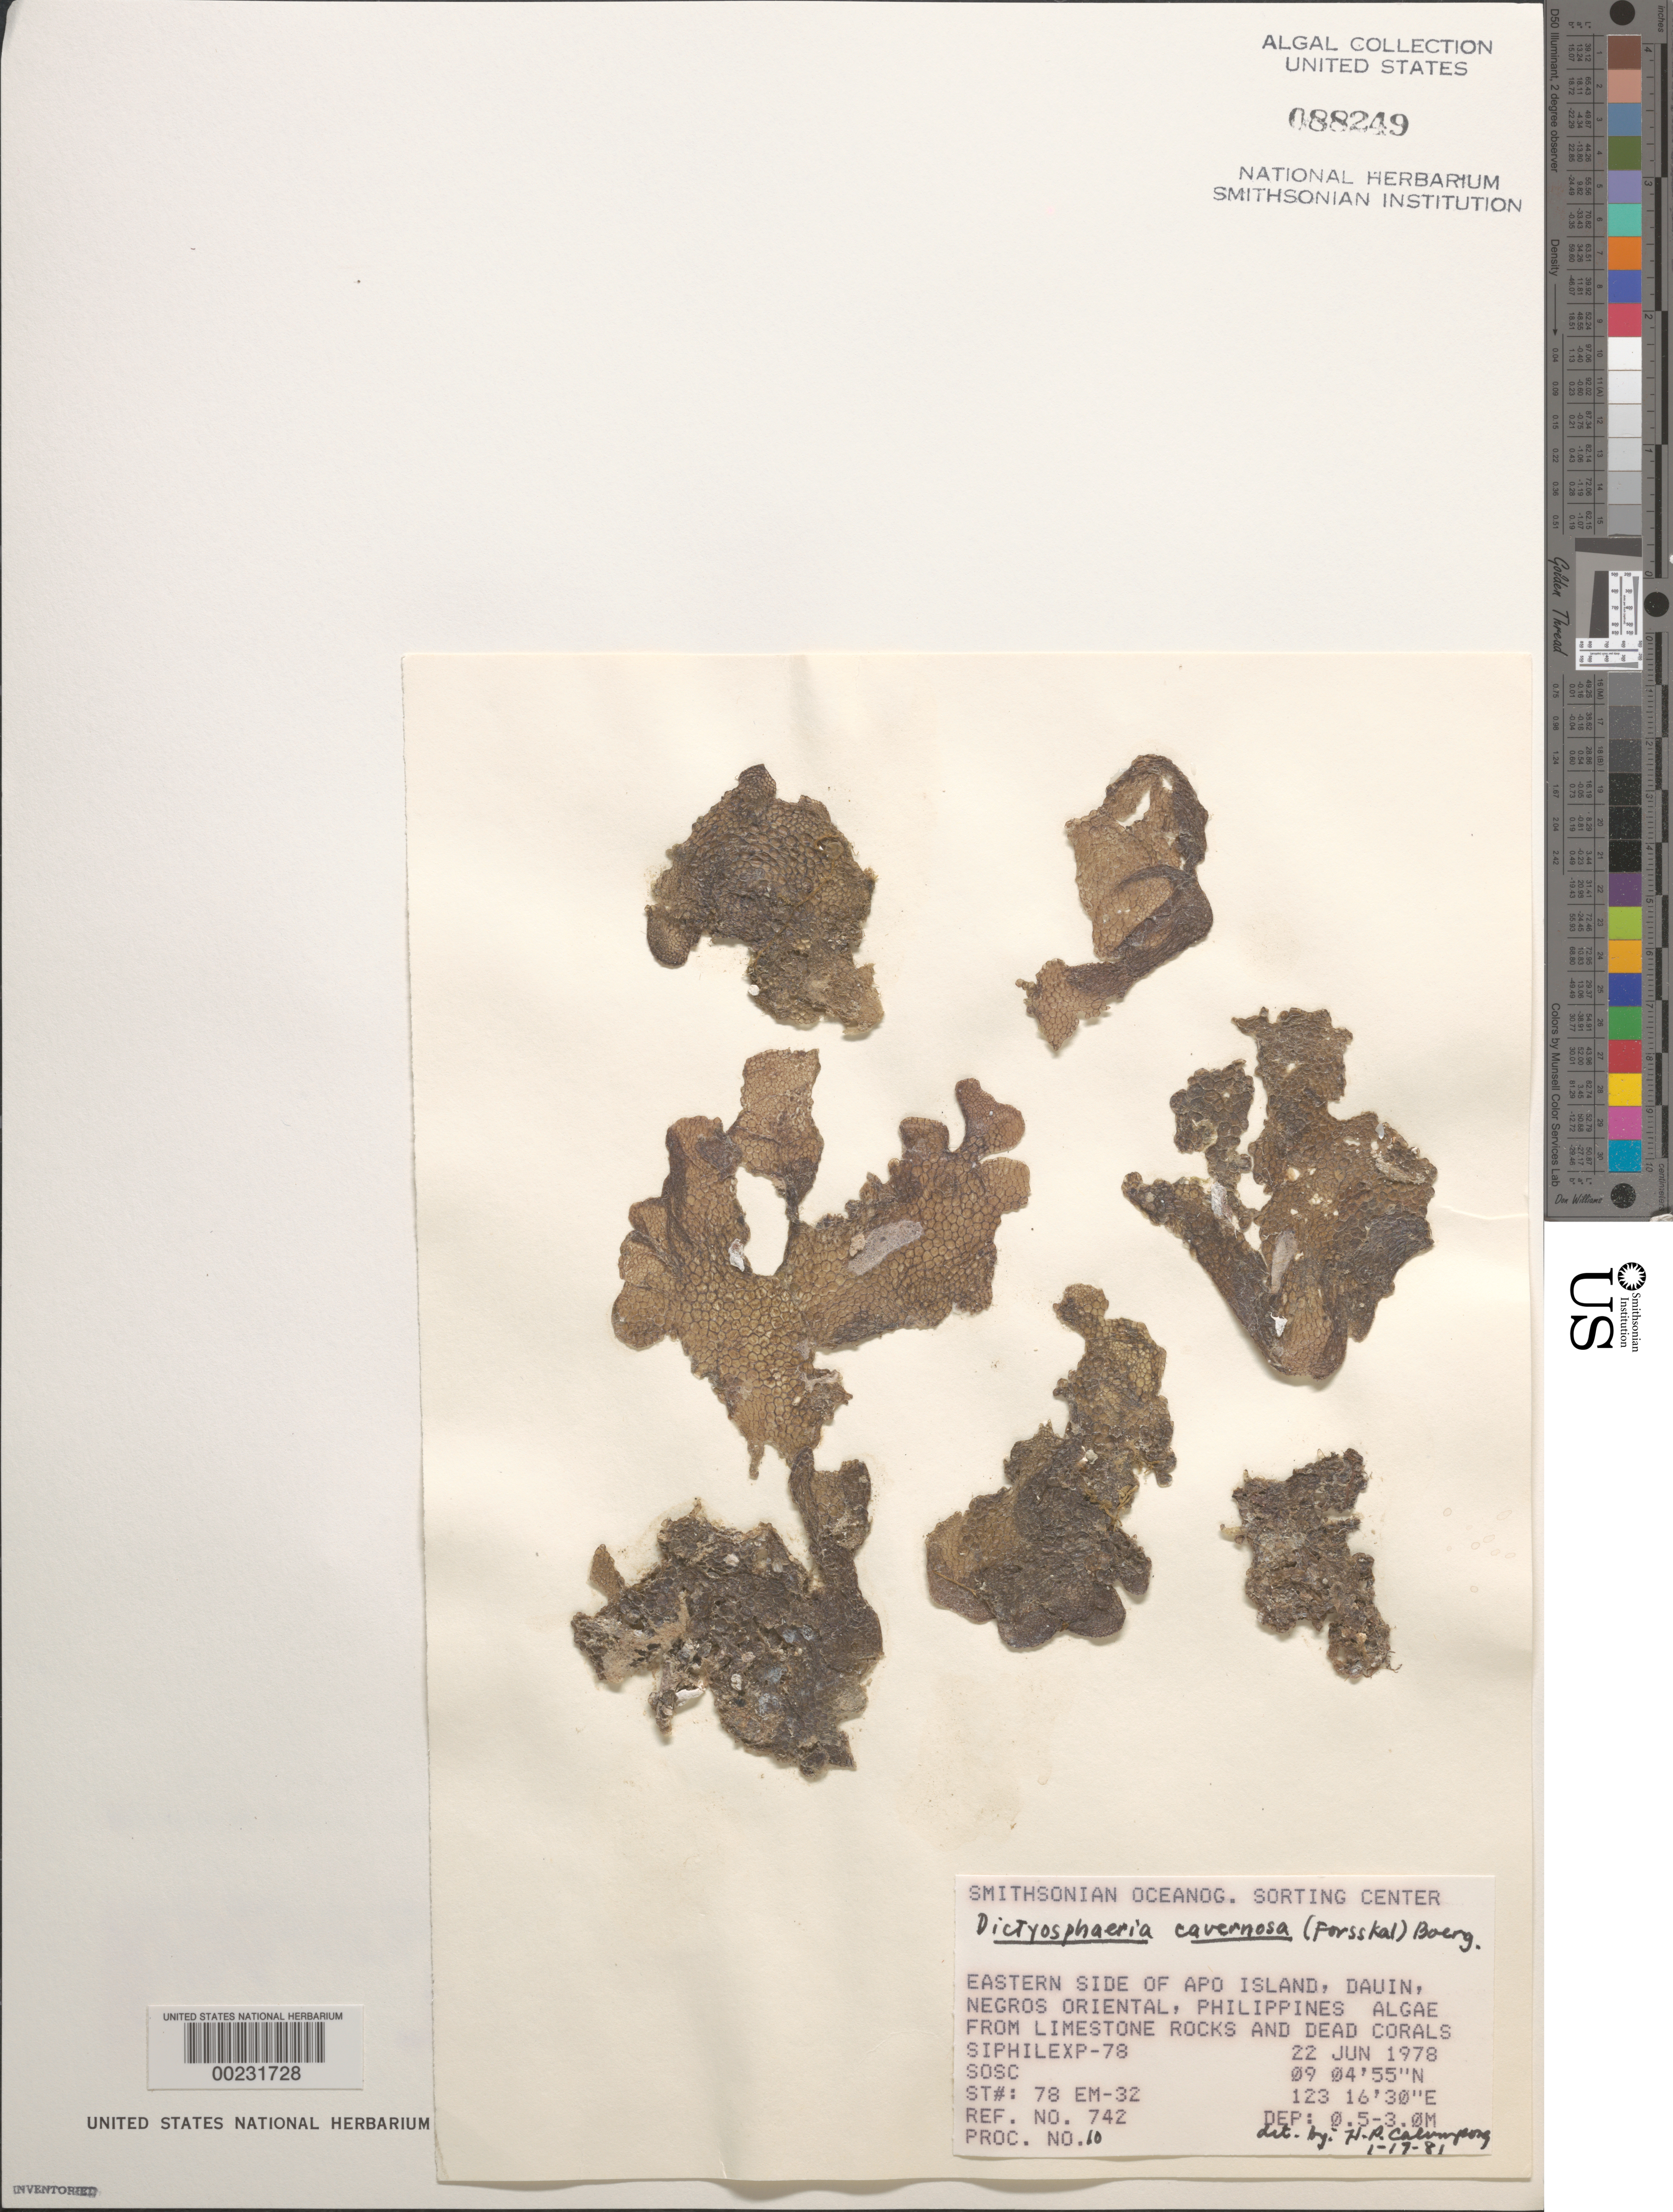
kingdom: Plantae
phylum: Chlorophyta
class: Ulvophyceae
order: Siphonocladales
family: Siphonocladaceae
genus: Dictyosphaeria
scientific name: Dictyosphaeria cavernosa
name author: (Forssk.) Børgesen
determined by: Calumpong, H. P.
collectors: SOSC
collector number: Station 78 Em-32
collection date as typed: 22 Jun 1978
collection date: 1978-06-22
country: Philippines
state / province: Central Visayas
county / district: Negros Oriental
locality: Apo island, dauin, negros oriental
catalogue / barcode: US 88249